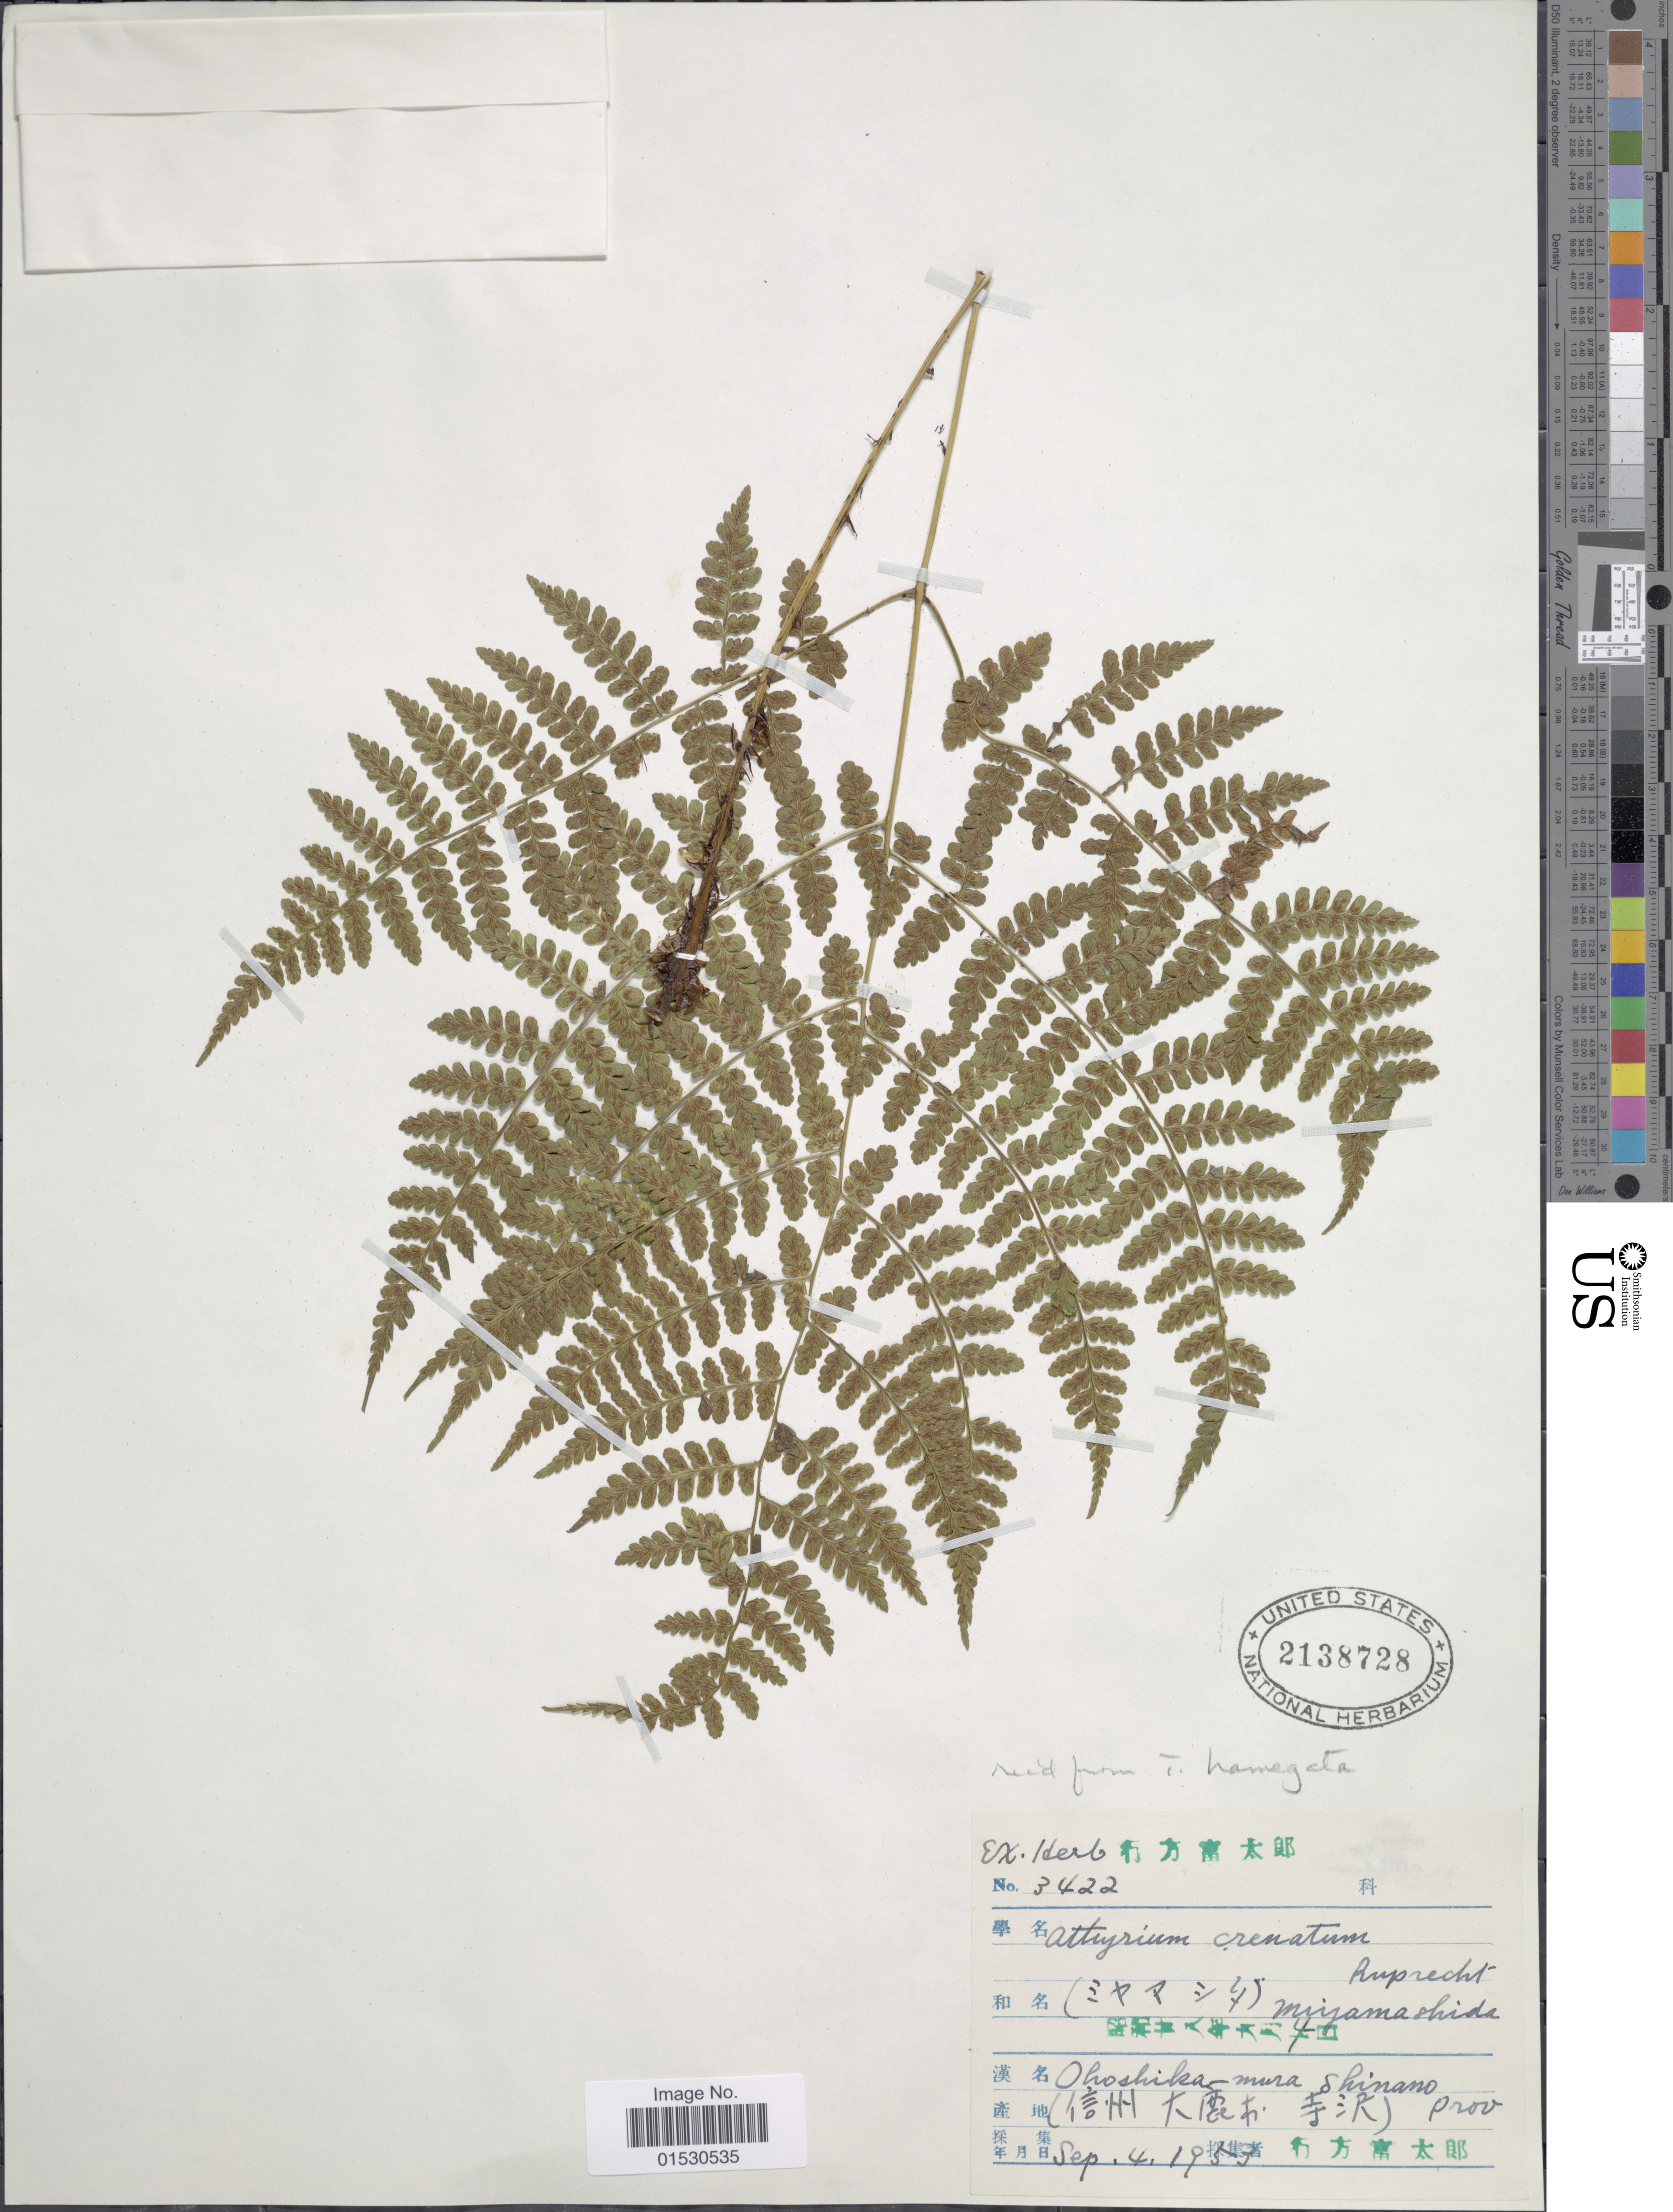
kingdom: Plantae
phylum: Tracheophyta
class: Polypodiopsida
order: Polypodiales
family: Athyriaceae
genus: Athyrium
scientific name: Athyrium crenatum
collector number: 3422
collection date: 1953-09-04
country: Japan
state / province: Nagano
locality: Ohoshika-mura Shinamo Prov.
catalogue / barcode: US 2138728